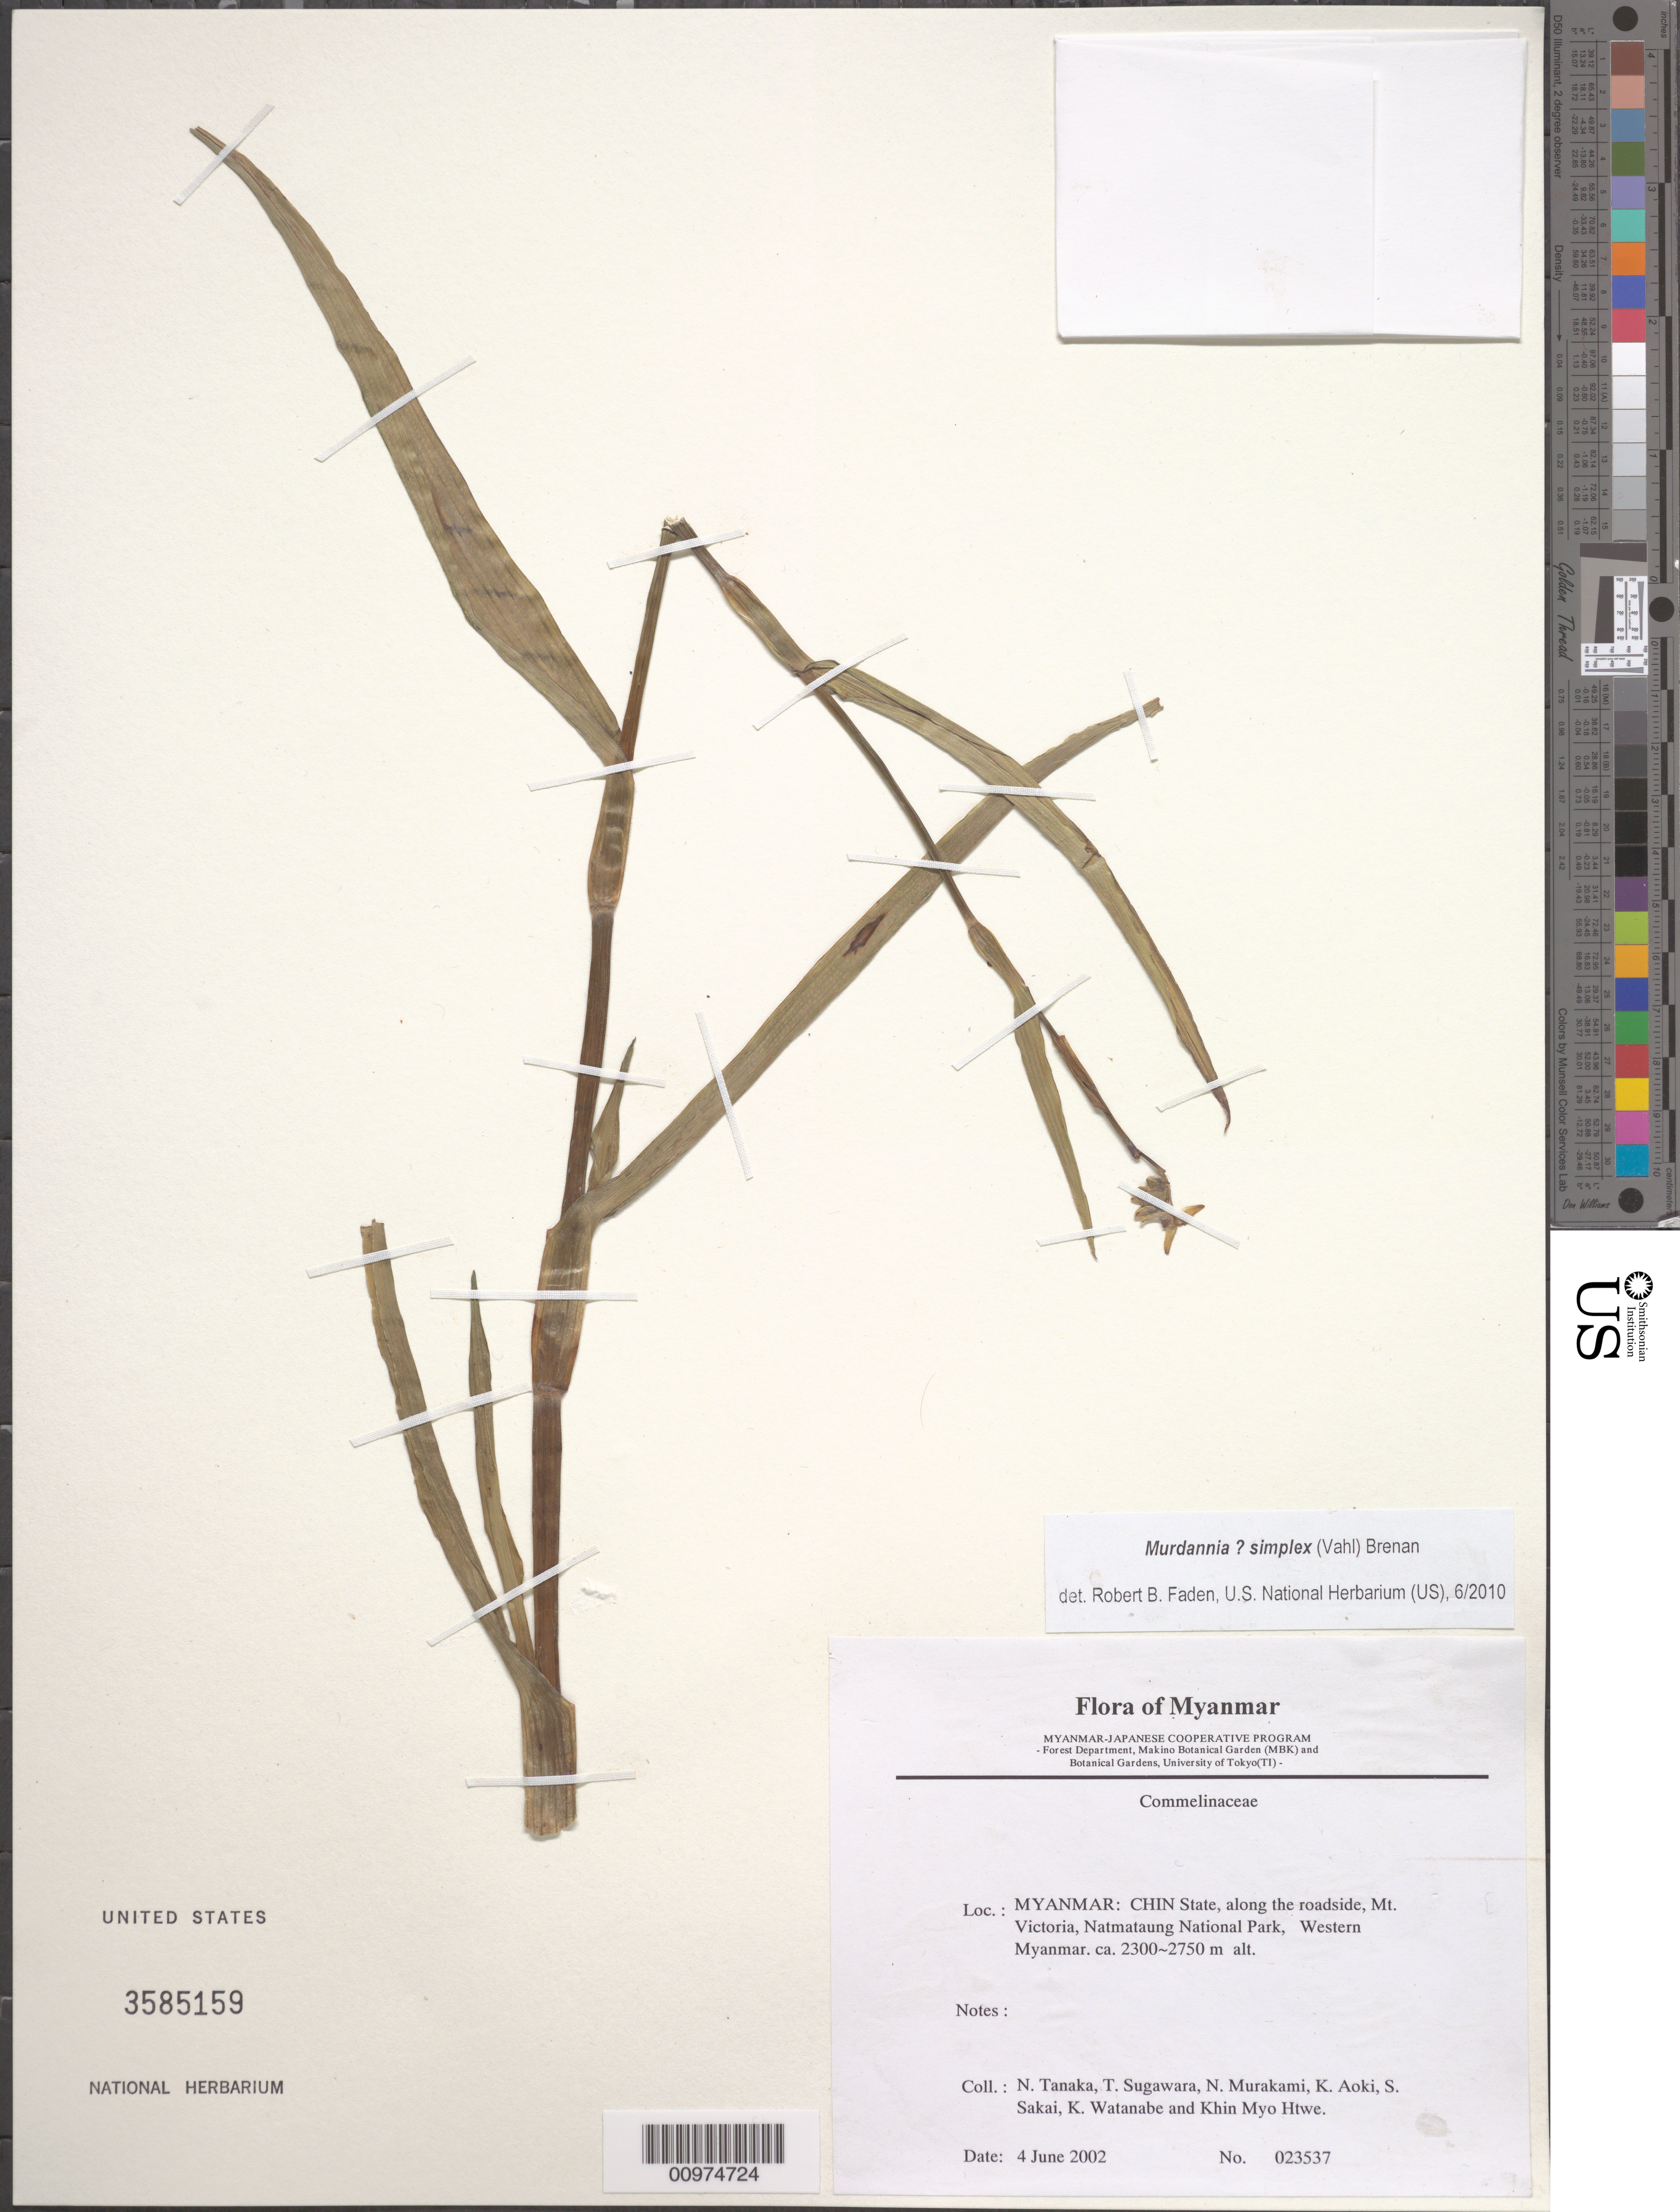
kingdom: Plantae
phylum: Tracheophyta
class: Liliopsida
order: Commelinales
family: Commelinaceae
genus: Murdannia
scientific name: Murdannia simplex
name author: (Vahl) Brenan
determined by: Faden, Robert B., (US), Smithsonian Institution - National Museum of Natural History (UNITED STATES)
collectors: N. Tanaka et al.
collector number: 023537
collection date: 2002-06-04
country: Myanmar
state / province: Chin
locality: along the roadside, Mt. Victoria, Natmataung National Park, Western Myanmar.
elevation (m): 2300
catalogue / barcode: US 3585159